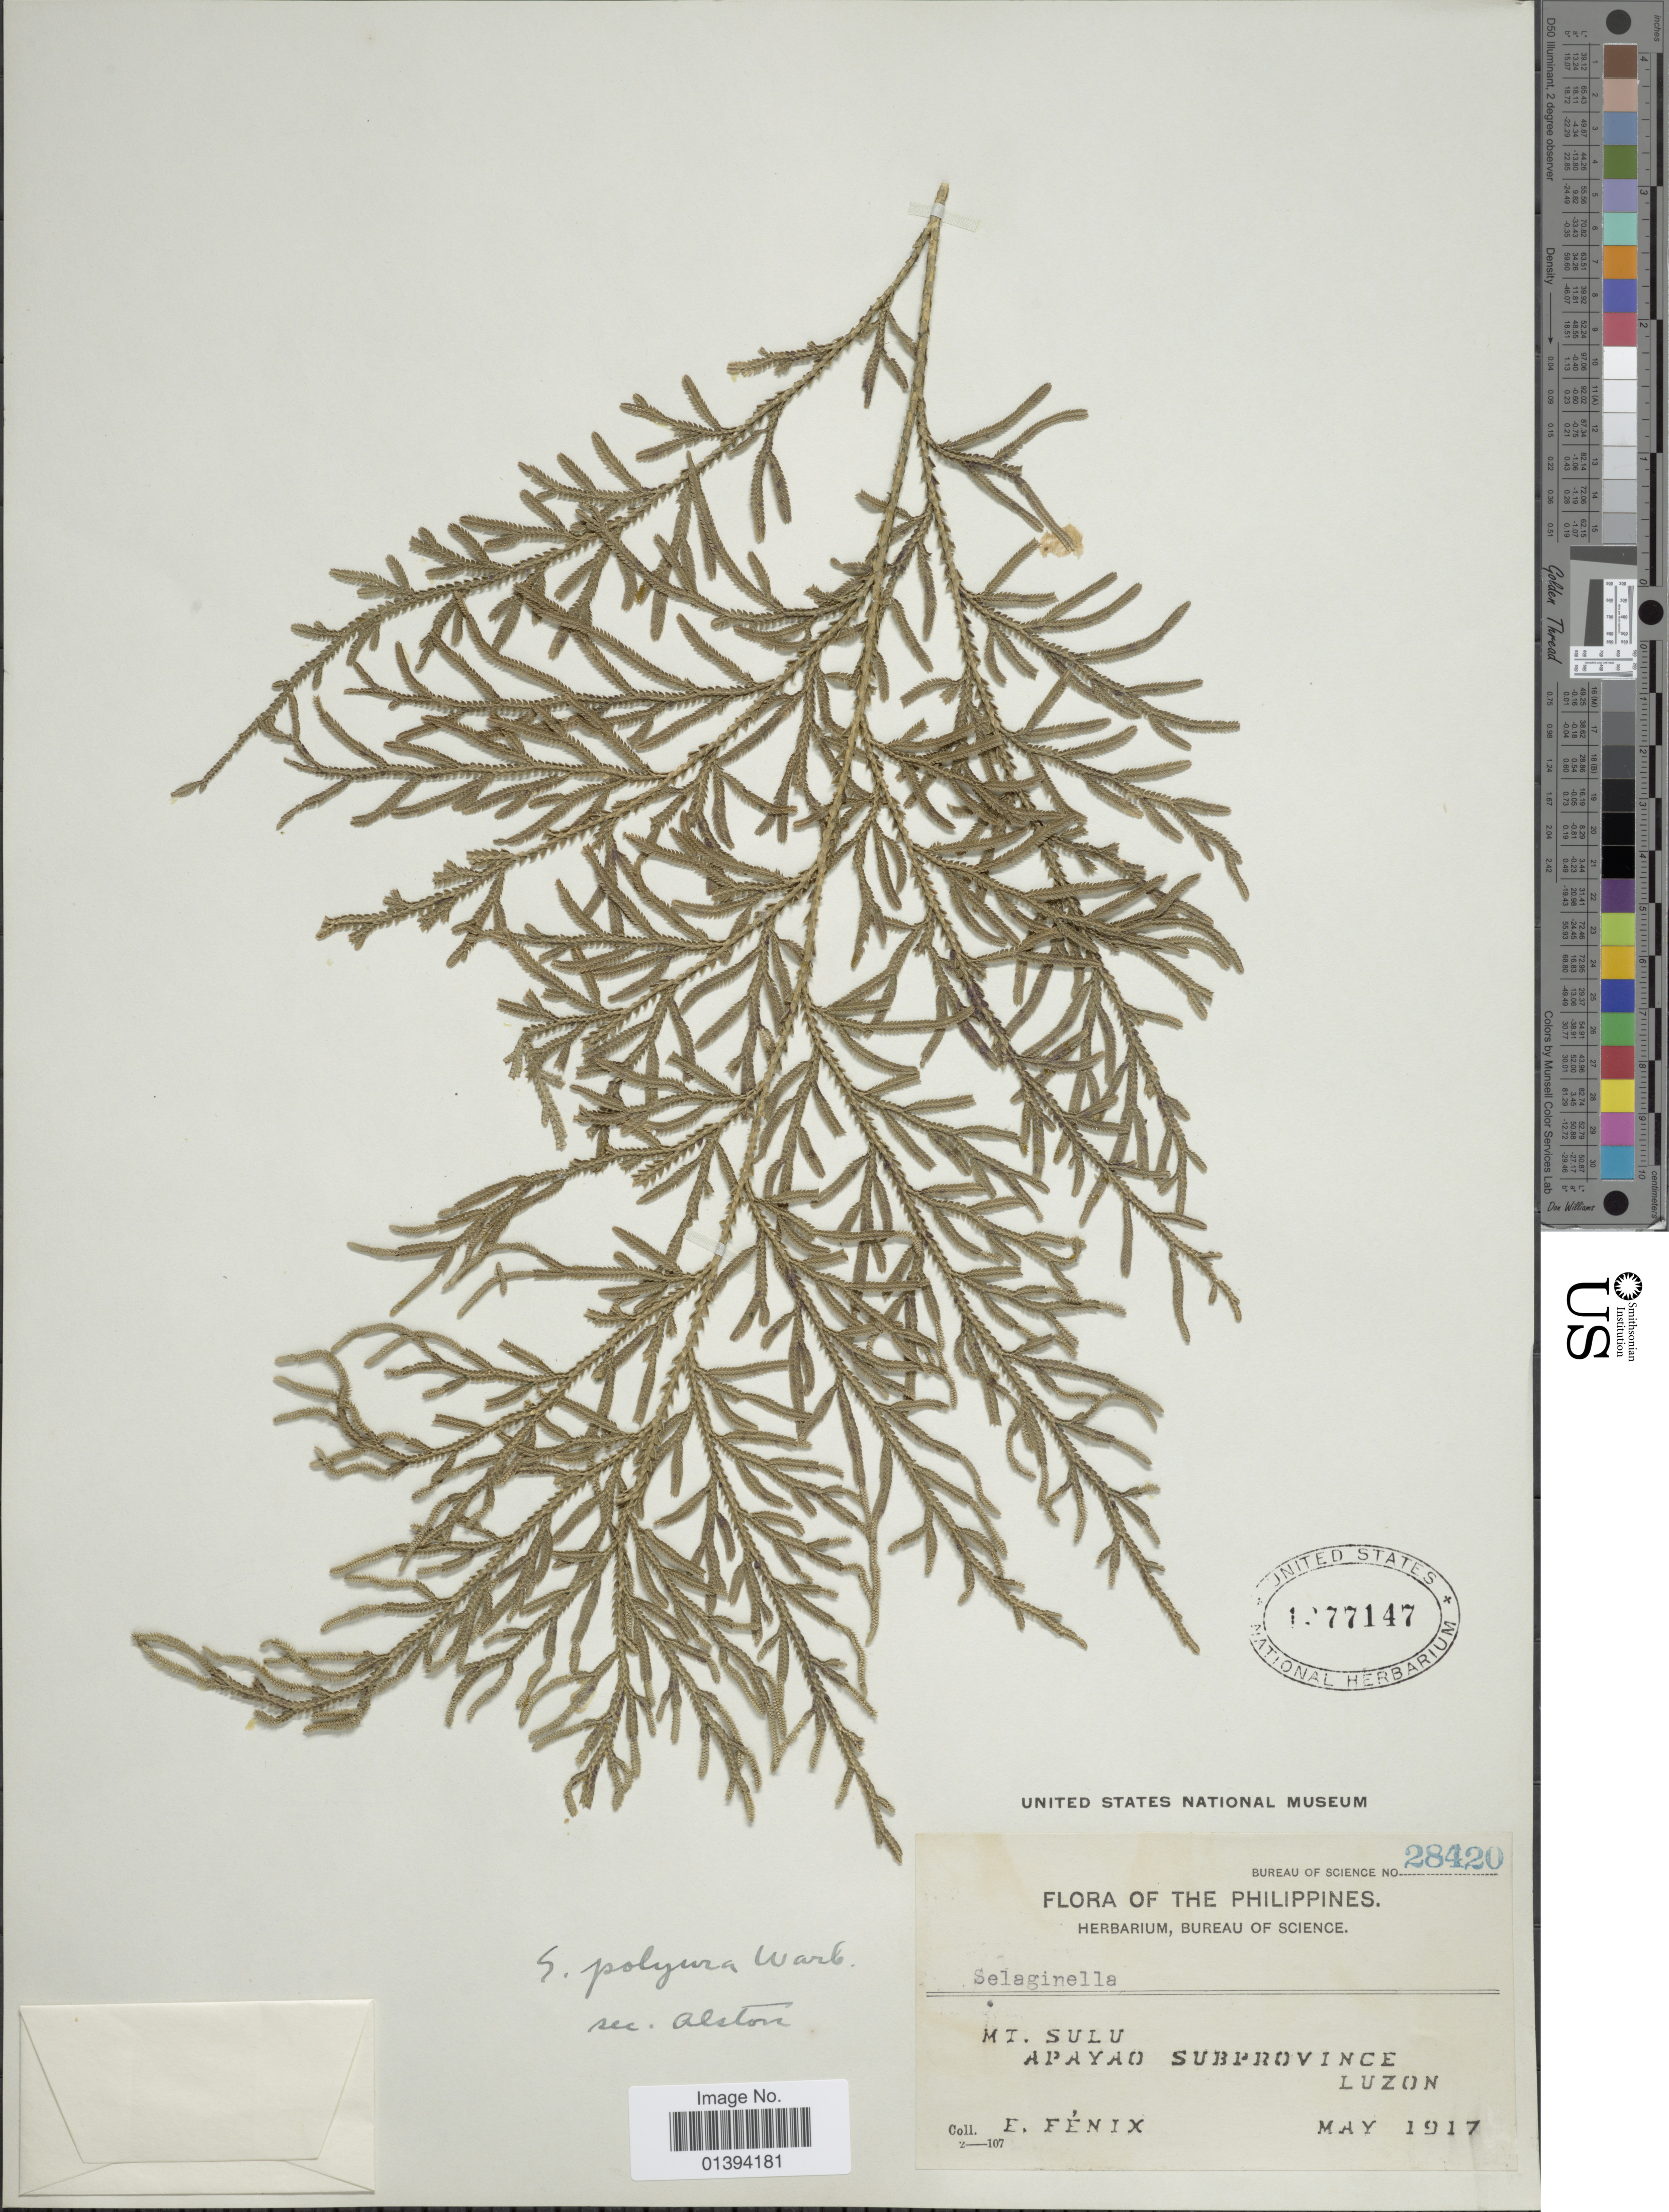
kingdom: Plantae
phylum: Tracheophyta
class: Lycopodiopsida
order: Selaginellales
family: Selaginellaceae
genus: Selaginella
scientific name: Selaginella polyura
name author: Warb.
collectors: E. Fénix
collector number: Bureau of Science 28420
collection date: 1917-05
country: Philippines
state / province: Central Luzon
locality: Mt. Sulu, Apayao Subprovince Luzon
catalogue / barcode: US 1277147